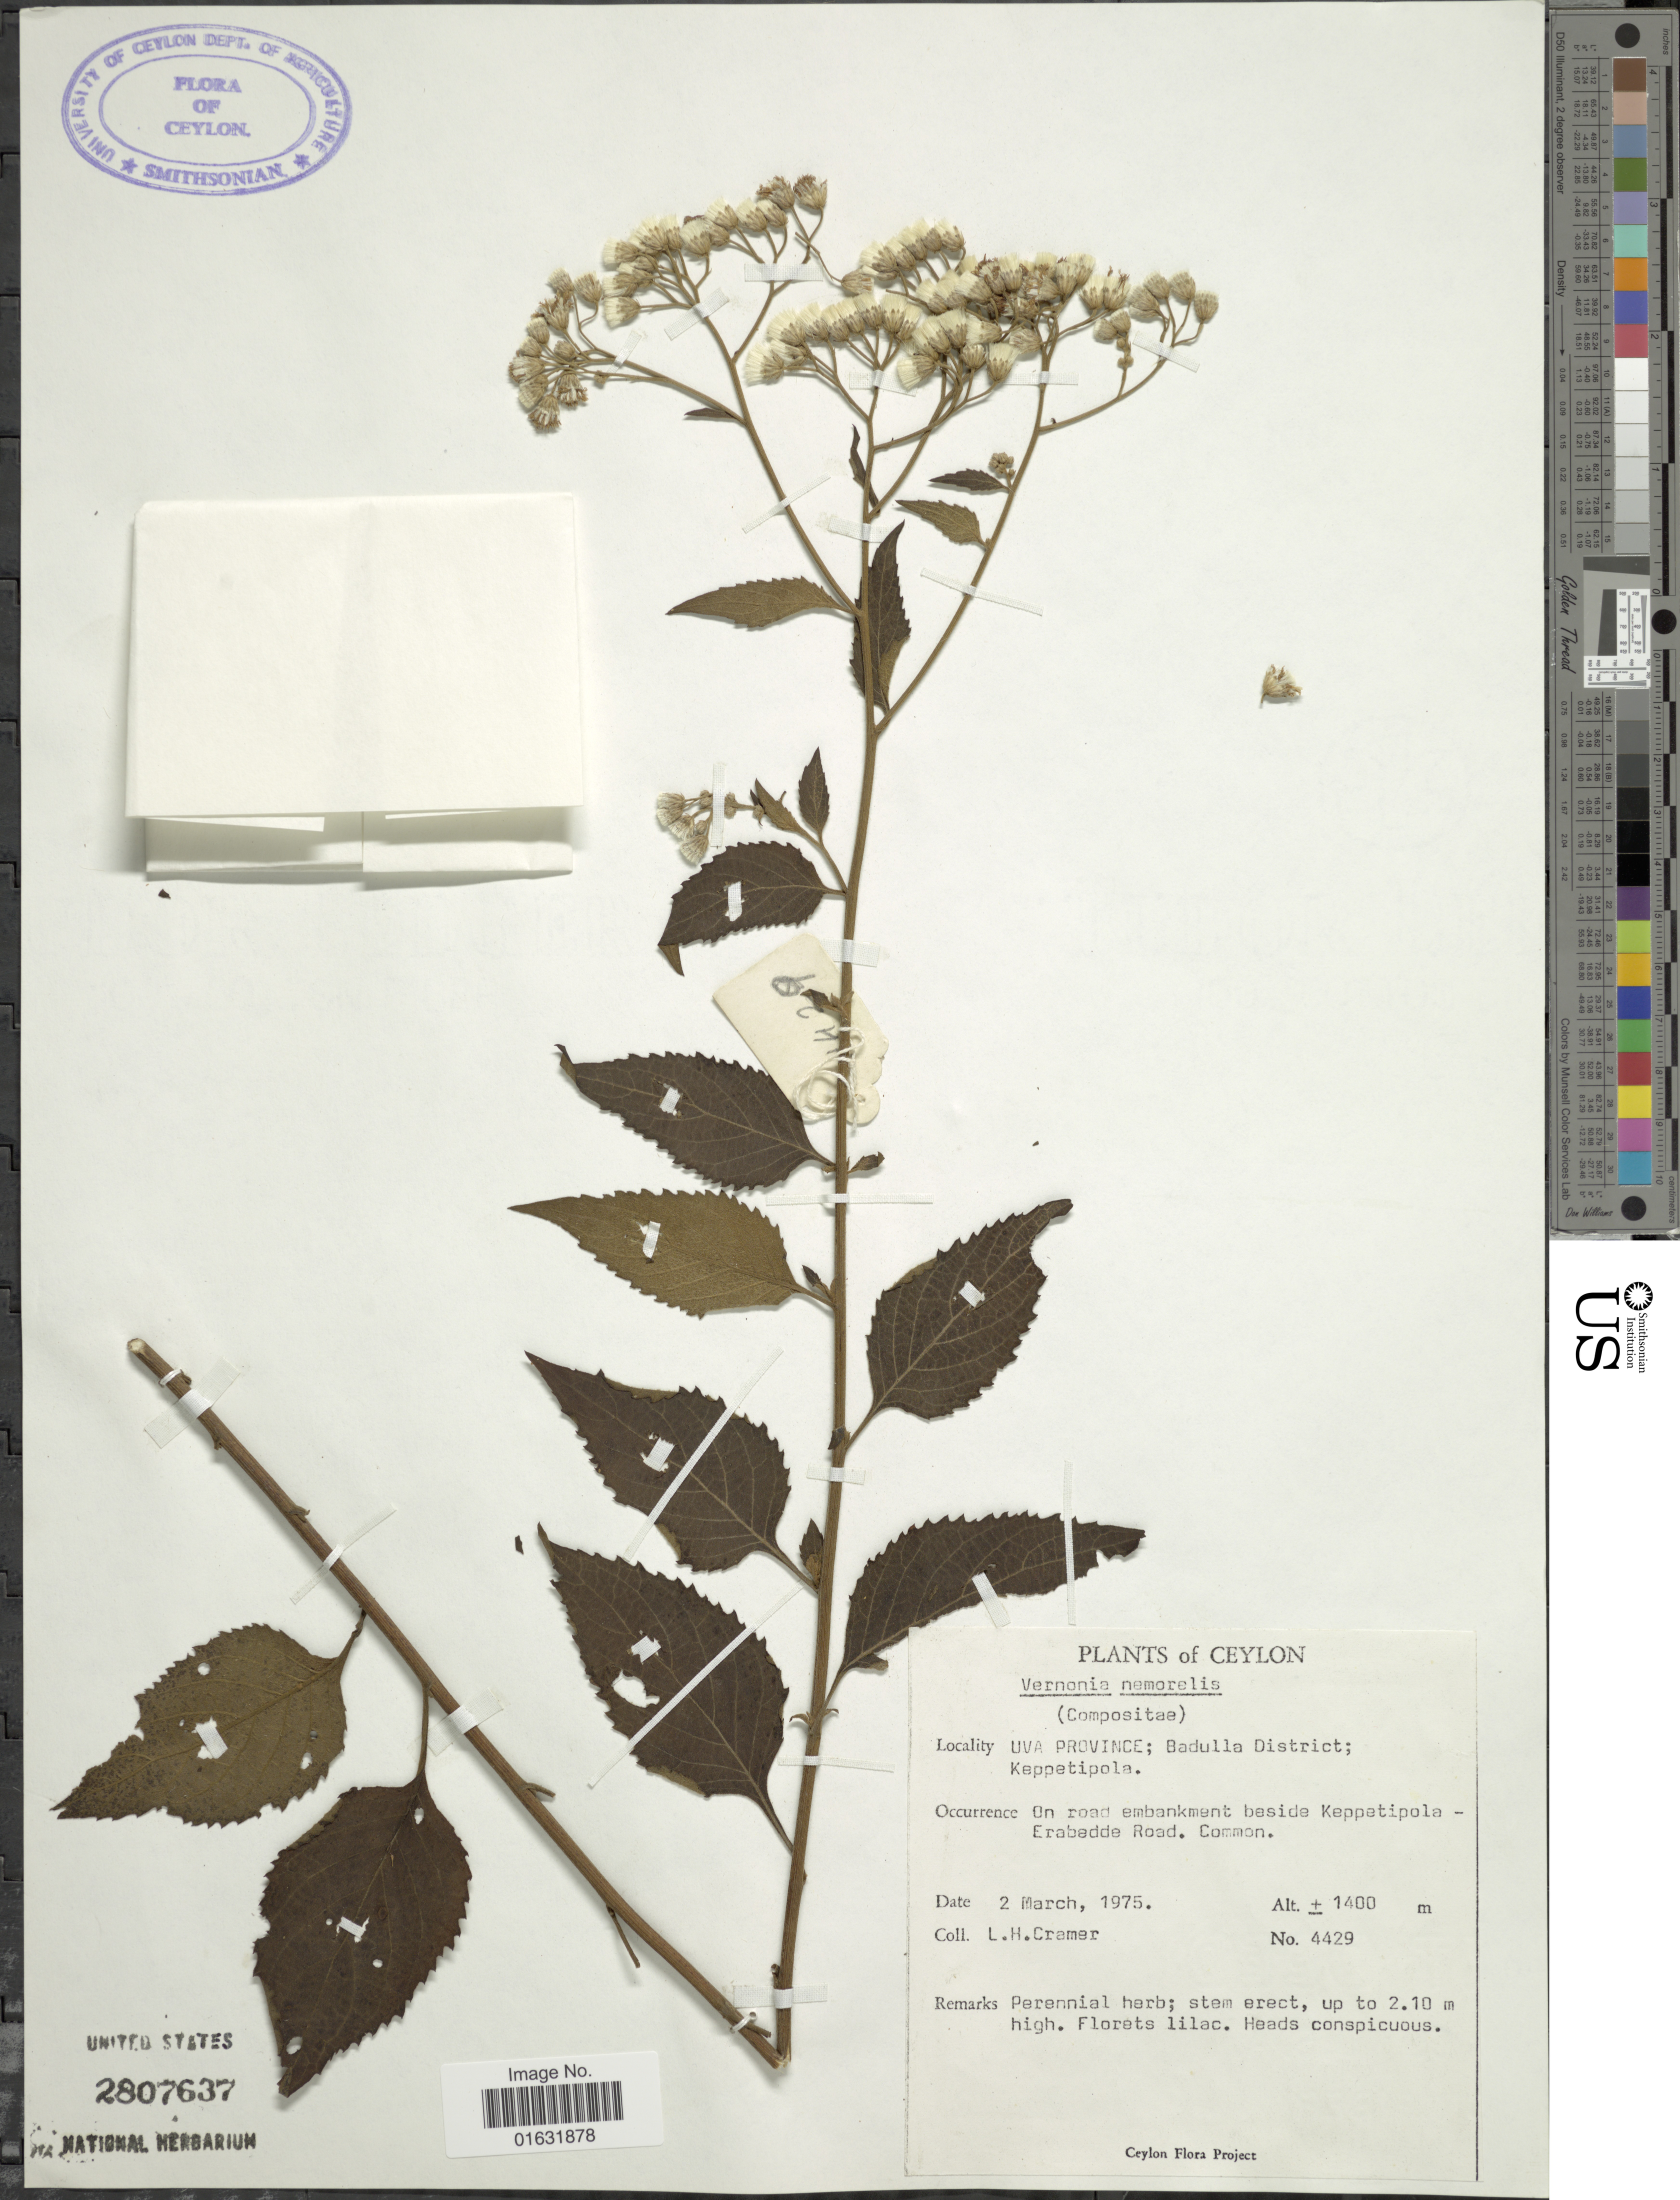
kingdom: Plantae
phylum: Tracheophyta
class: Magnoliopsida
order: Asterales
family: Asteraceae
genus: Cyanthillium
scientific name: Cyanthillium hookerianum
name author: (Arn.) H. Rob.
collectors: L. H. Cramer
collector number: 4429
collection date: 1975-03-02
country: Sri Lanka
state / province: Uva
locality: Ceylon, Badulla District, Keppetipola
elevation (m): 1400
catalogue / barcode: US 2807637